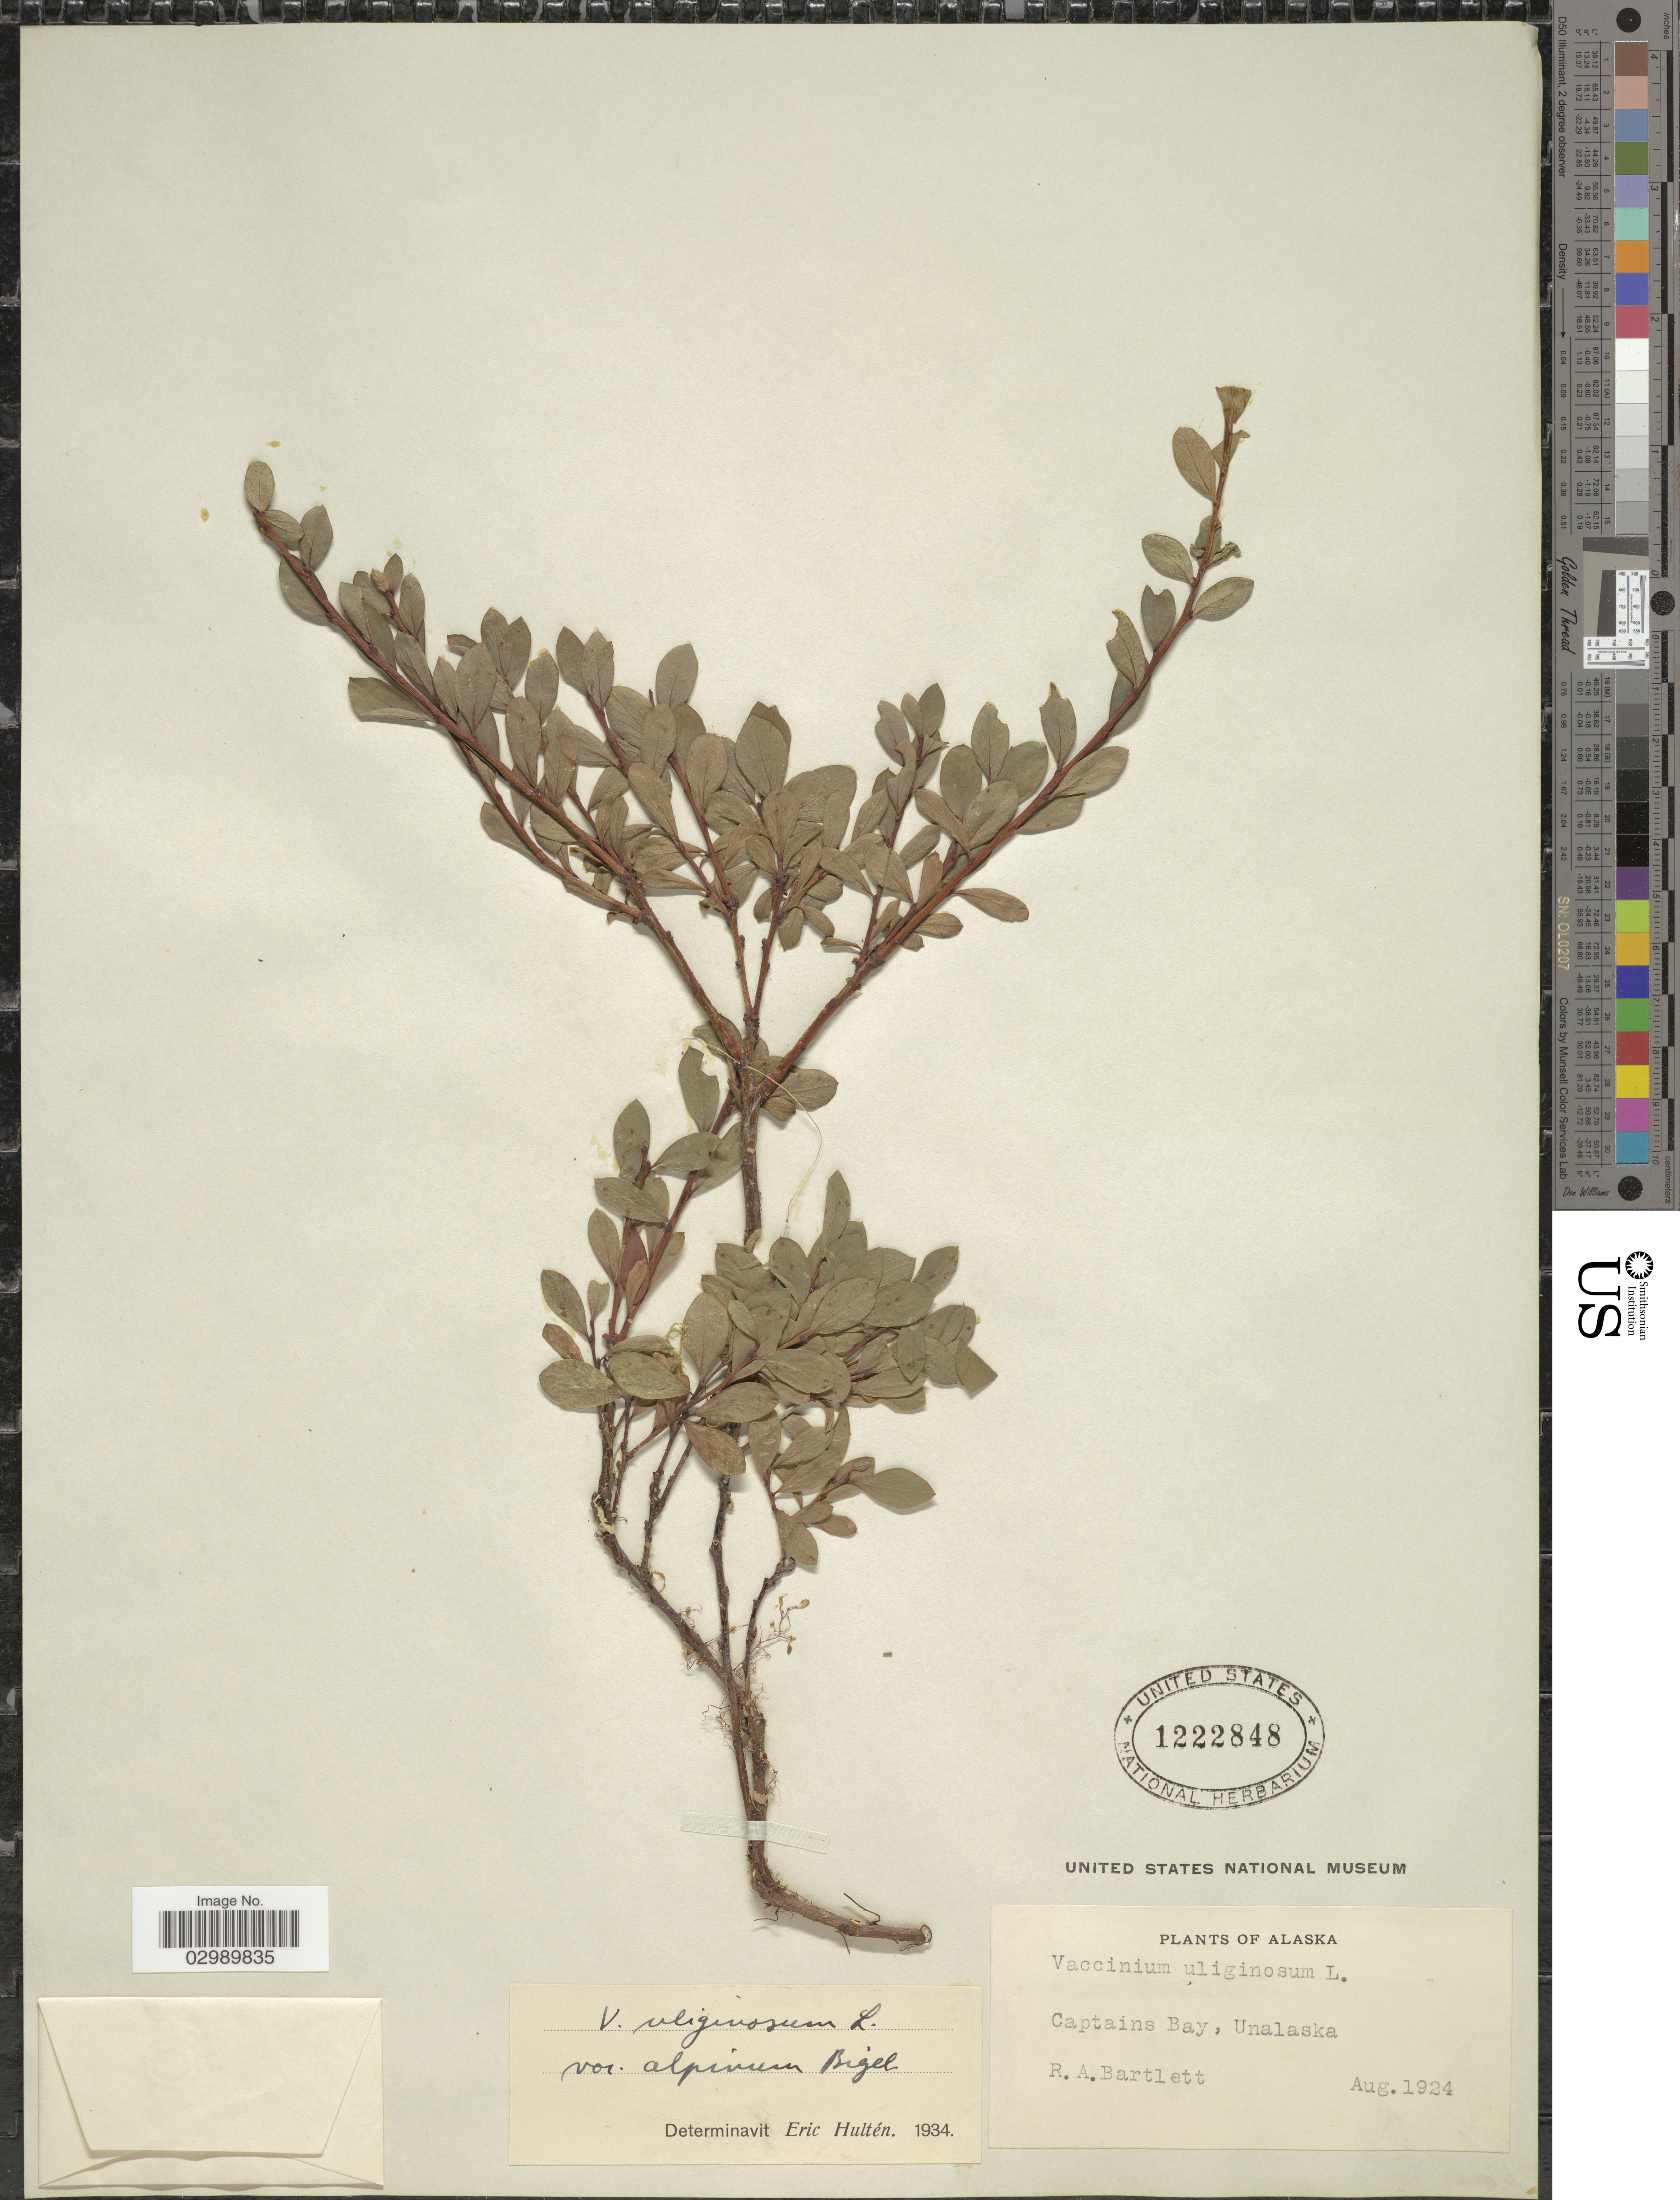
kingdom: Plantae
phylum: Tracheophyta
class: Magnoliopsida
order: Ericales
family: Ericaceae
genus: Vaccinium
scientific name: Vaccinium uliginosum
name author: L.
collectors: R. A. Bartlett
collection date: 1924-08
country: United States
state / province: Alaska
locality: Captains Bay, Unalaska.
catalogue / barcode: US 1222848